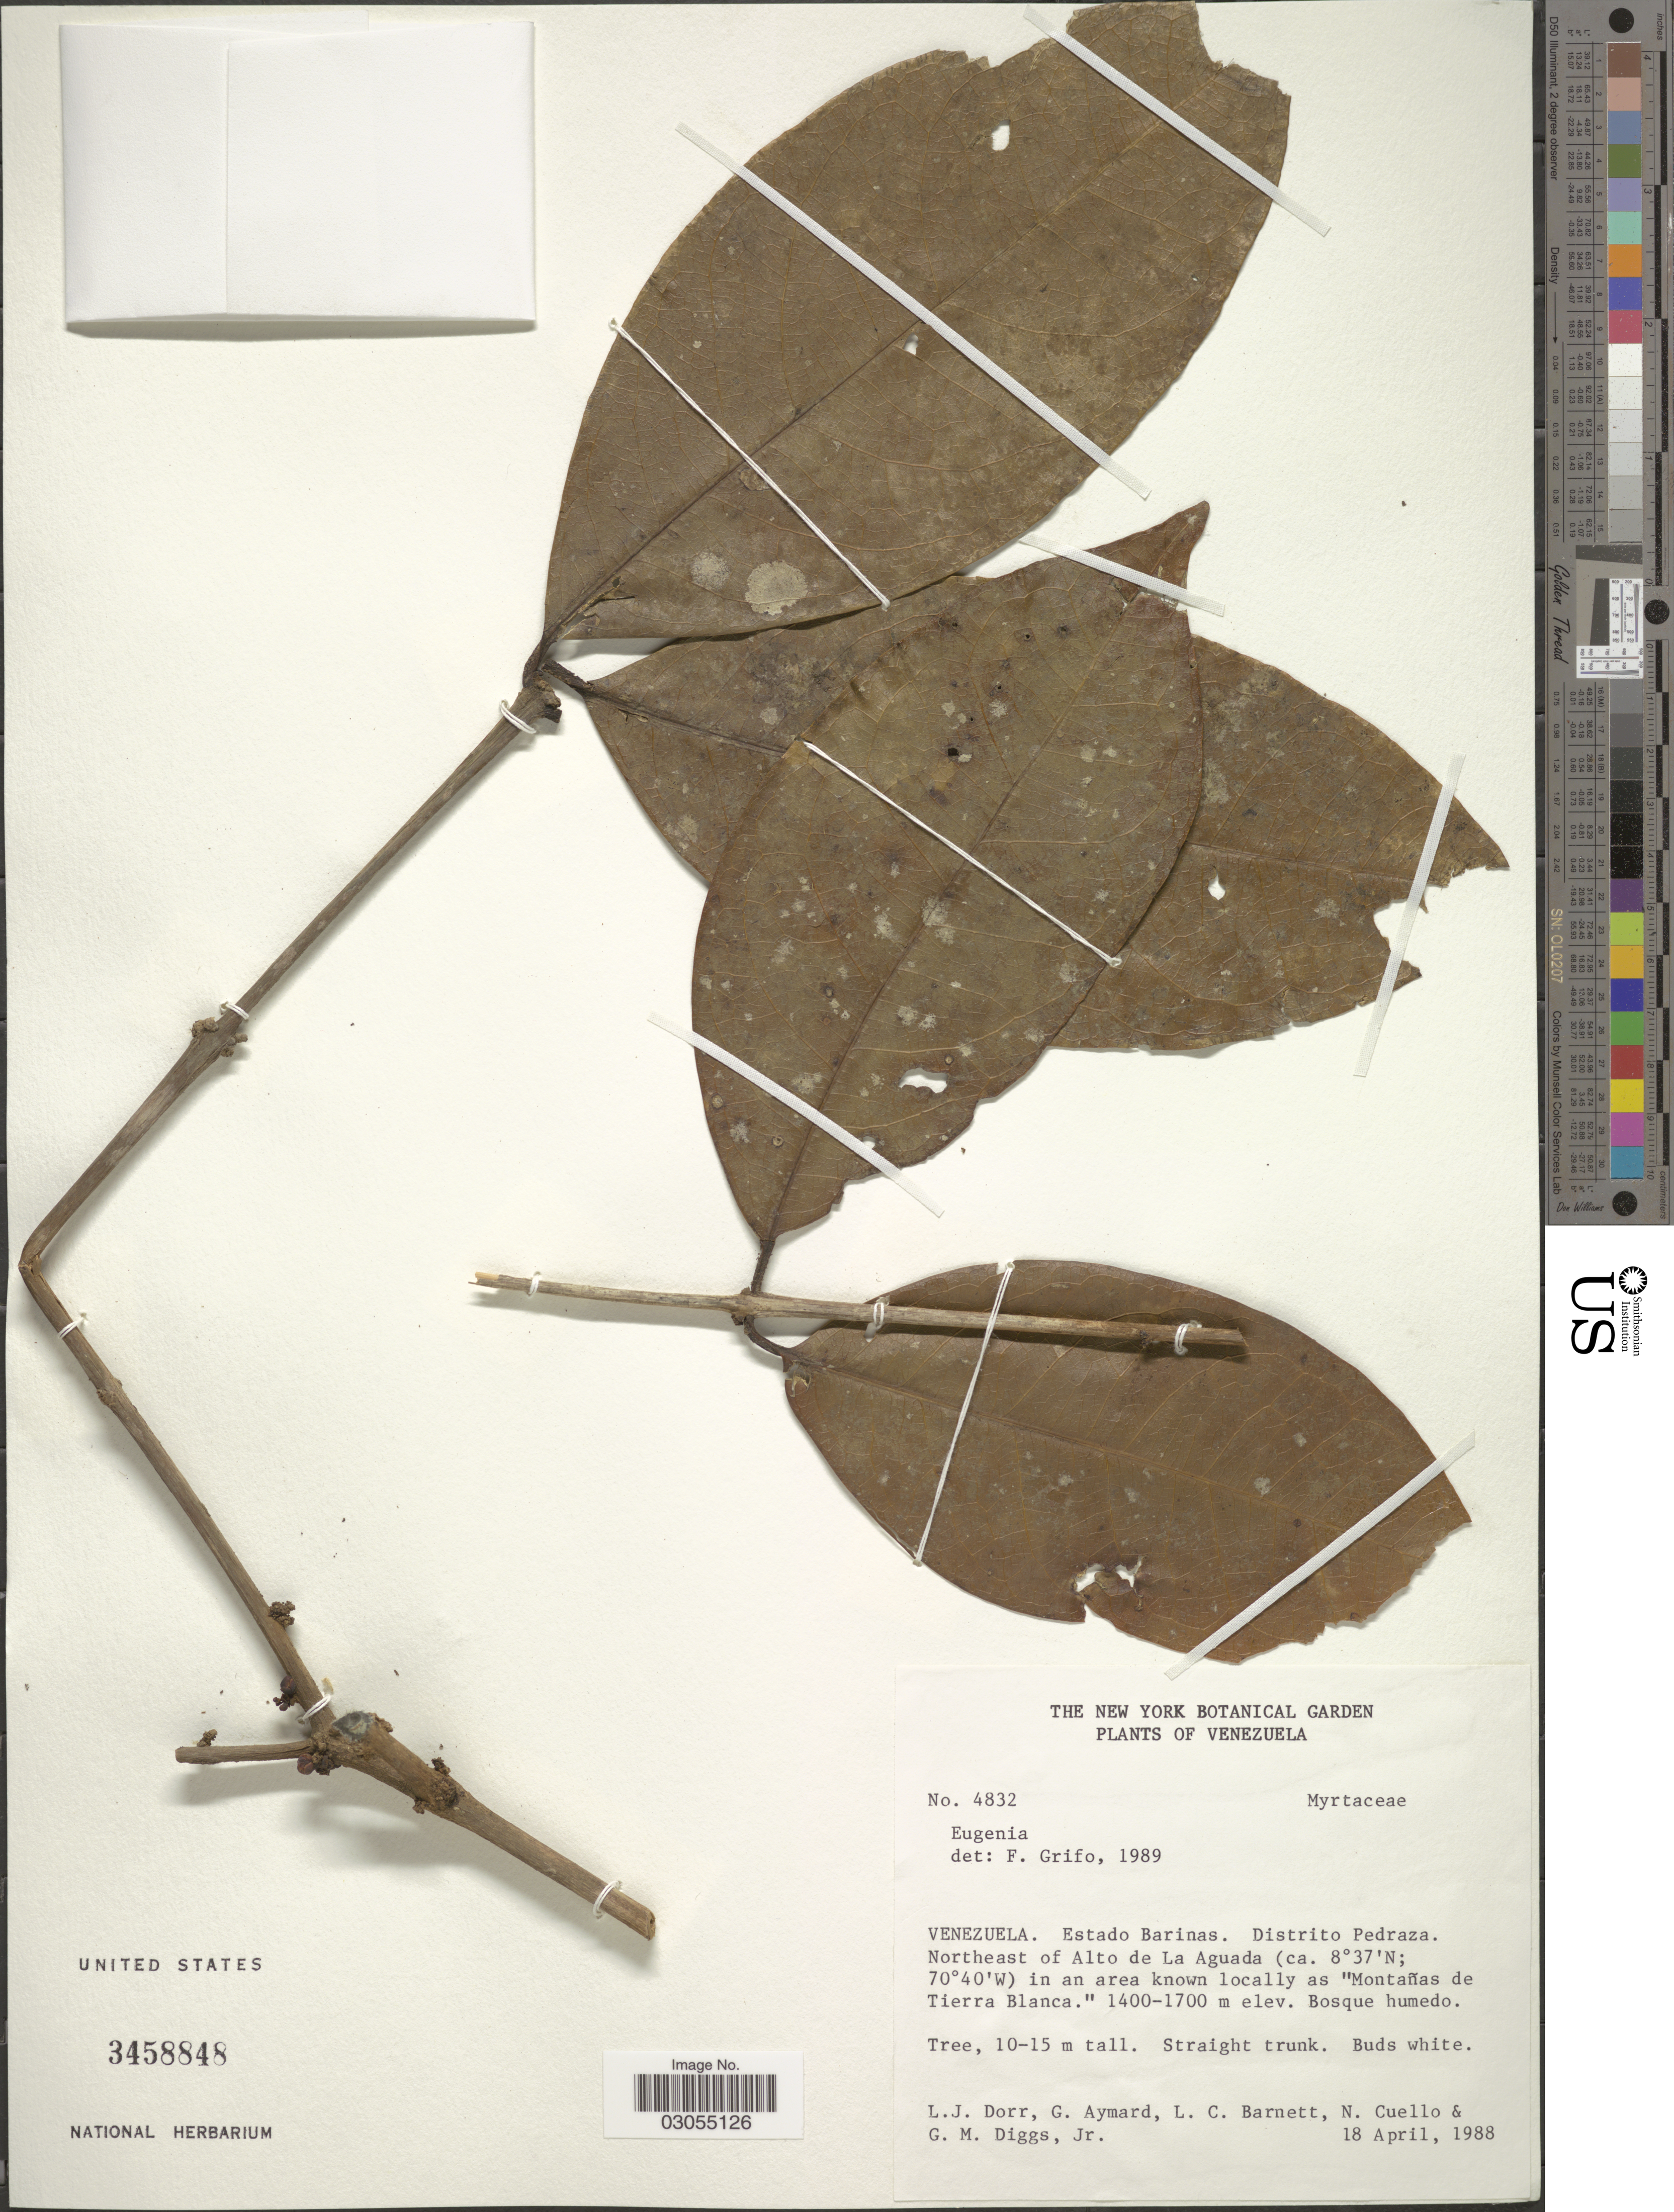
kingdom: Plantae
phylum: Tracheophyta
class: Magnoliopsida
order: Myrtales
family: Myrtaceae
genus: Eugenia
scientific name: Eugenia sp.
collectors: L. J. Dorr, G. A. Aymard, L. C. Barnett, N. L. Cuello & G. Diggs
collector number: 4832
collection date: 1988-04-18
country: Venezuela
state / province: Barinas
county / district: Pedraza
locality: NE of Alto de La Aguada in an area known locally as 'Montañas de Tierra Blanca"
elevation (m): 1400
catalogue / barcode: US 3458848